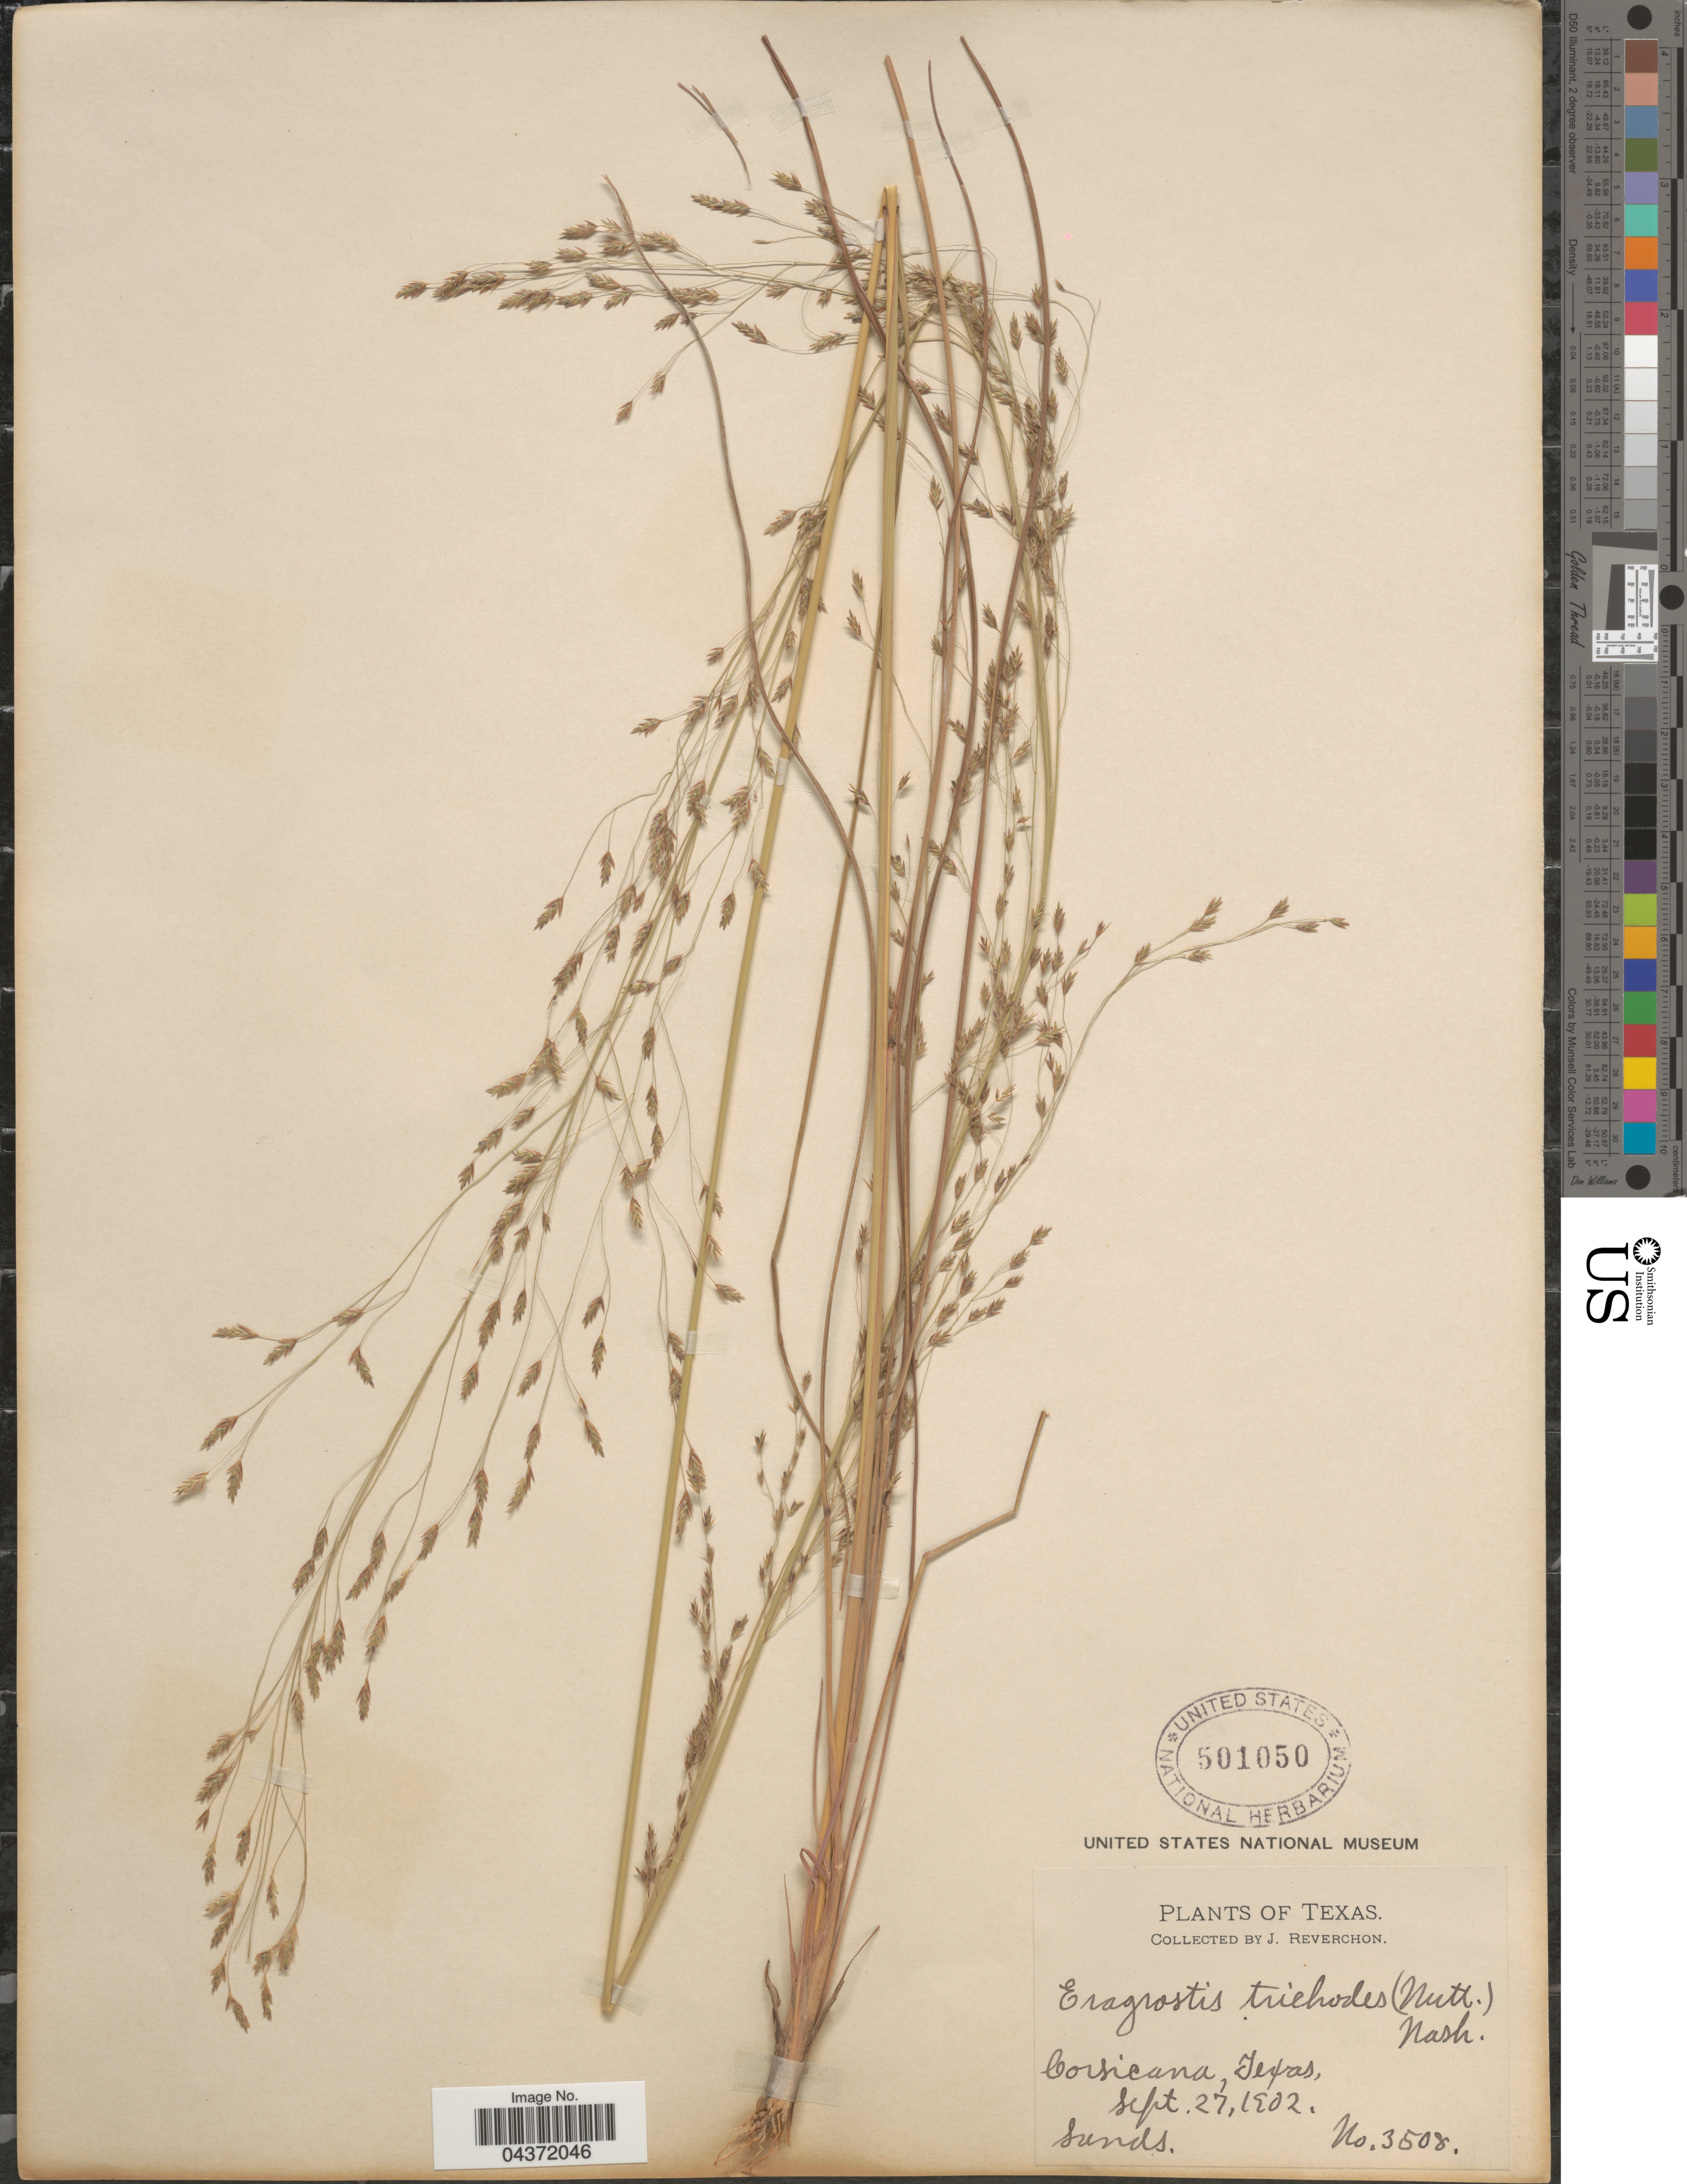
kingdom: Plantae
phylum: Tracheophyta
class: Liliopsida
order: Poales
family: Poaceae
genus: Eragrostis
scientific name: Eragrostis trichodes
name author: (Nutt.) Alph. Wood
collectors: J. Reverchon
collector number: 3508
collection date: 1902-09-27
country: United States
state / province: Texas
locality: Corsicana.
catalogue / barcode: US 501050